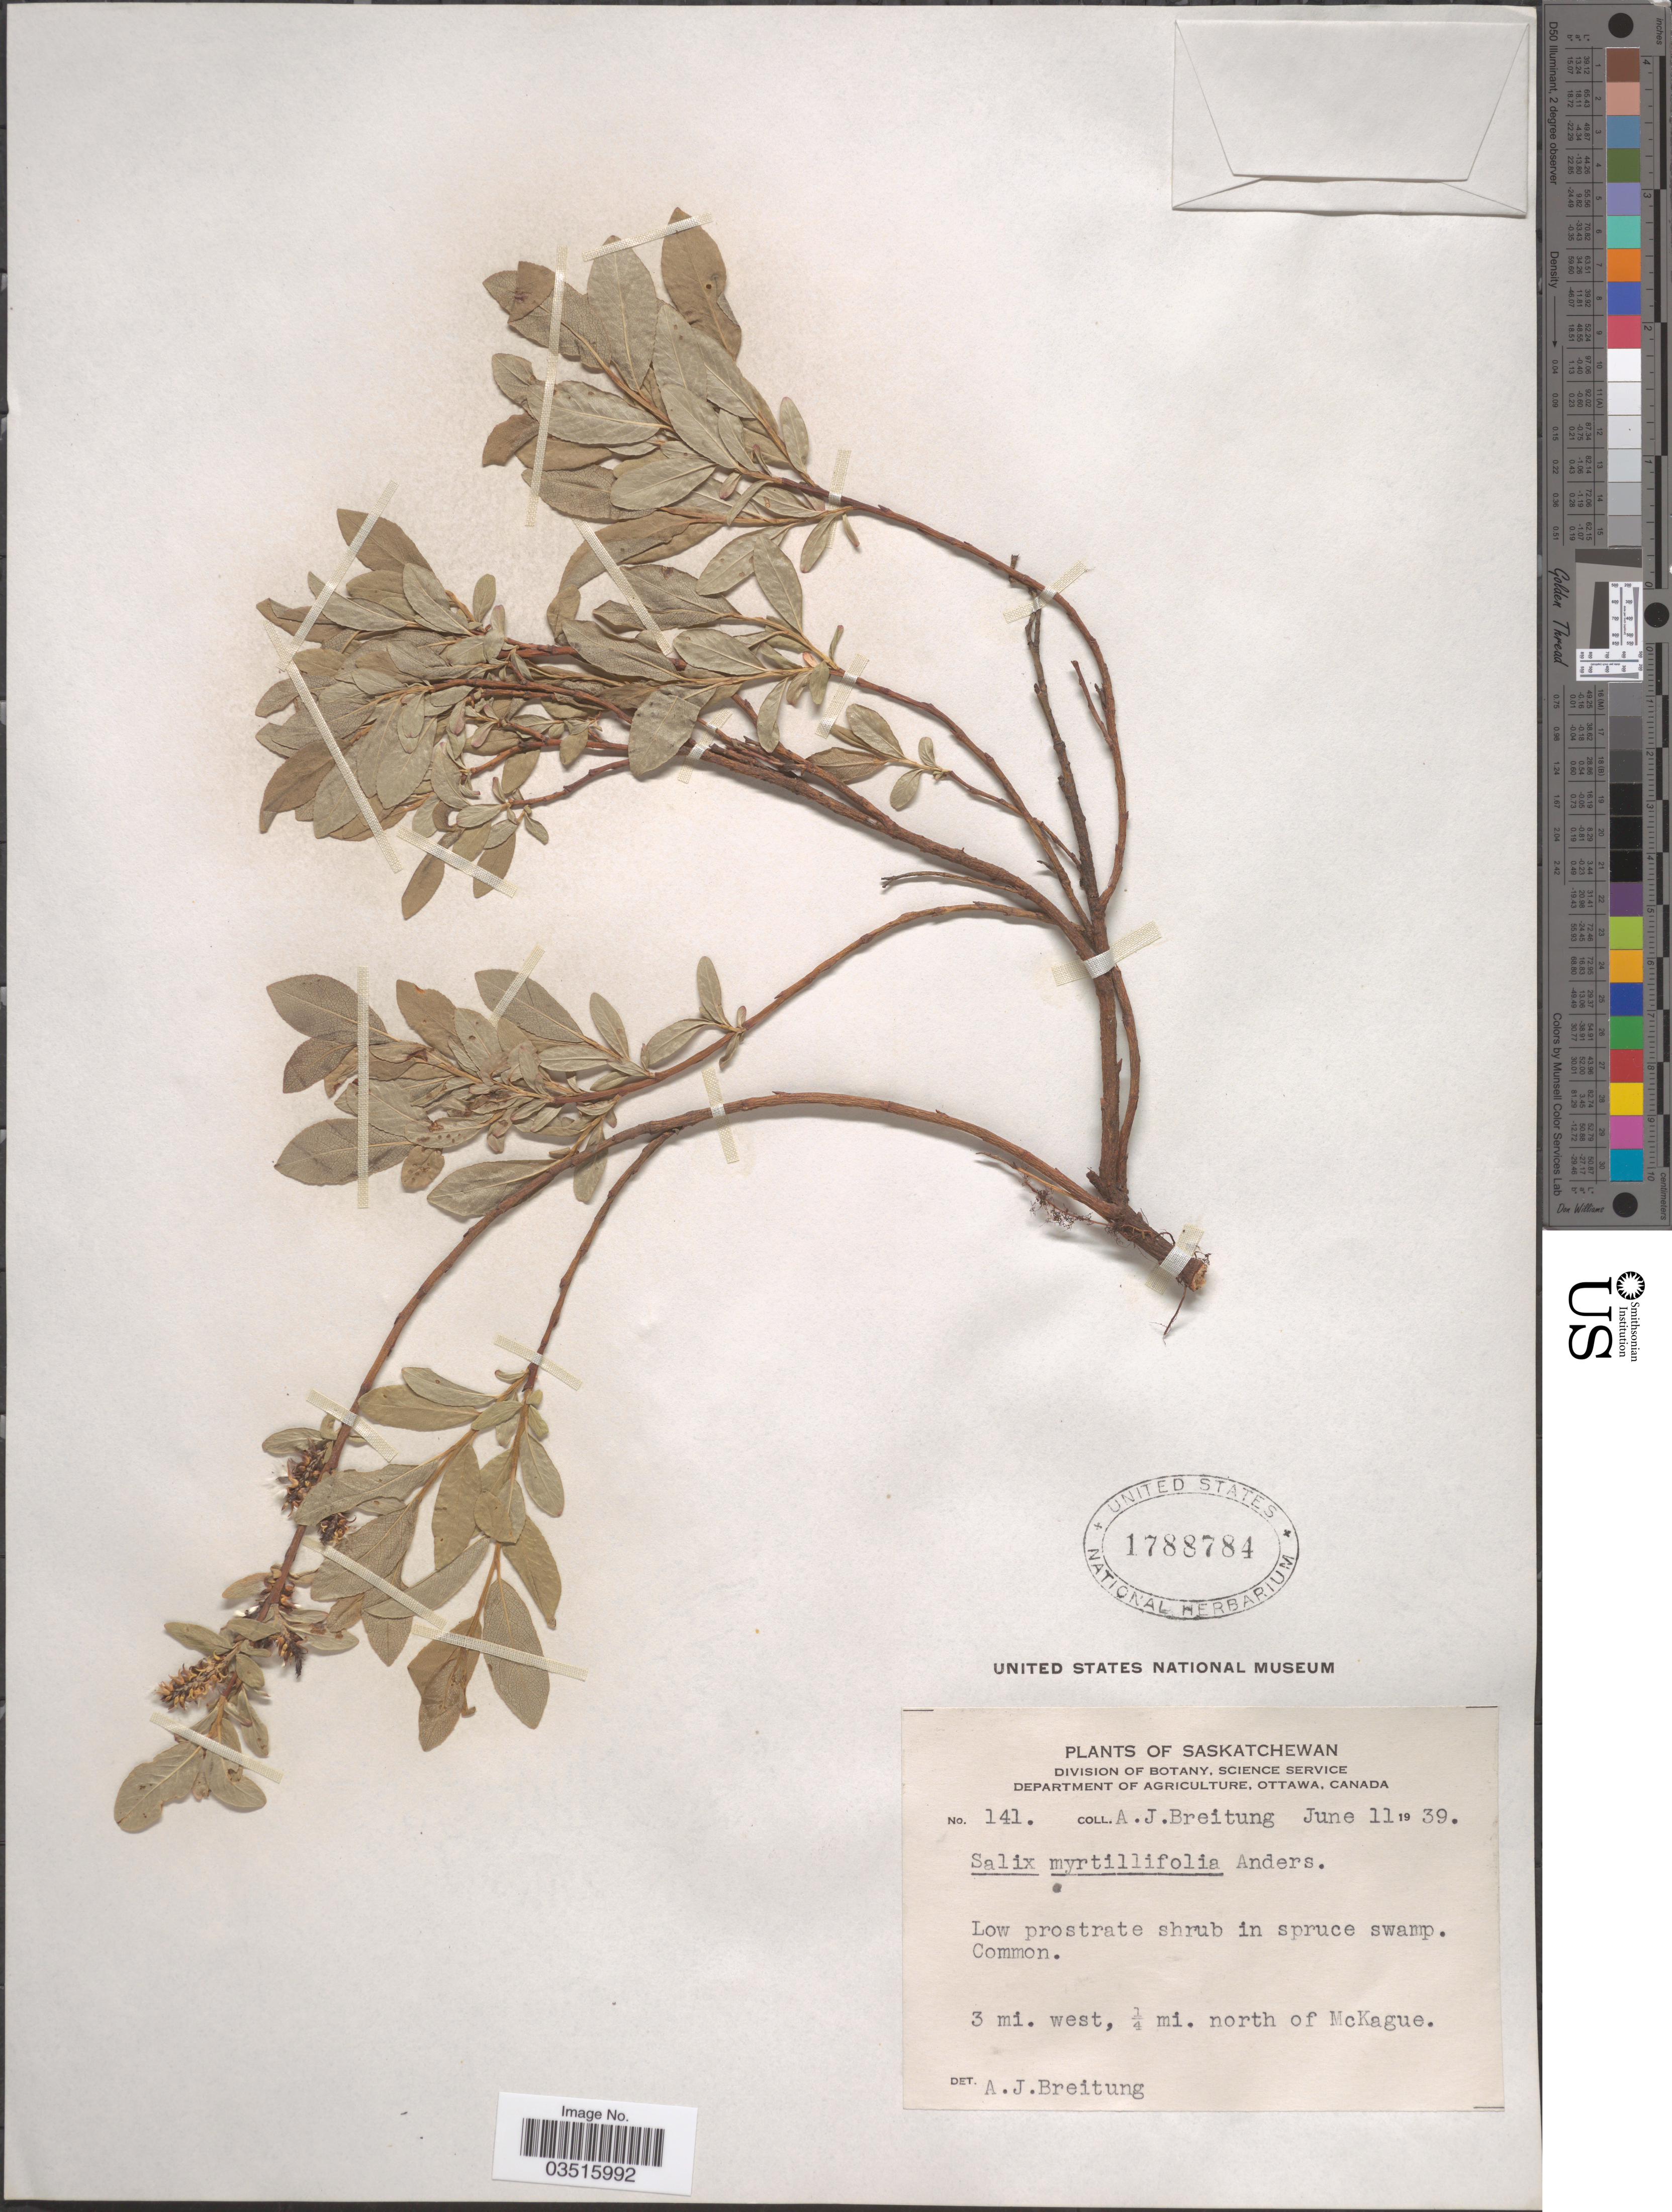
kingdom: Plantae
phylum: Tracheophyta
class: Magnoliopsida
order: Malpighiales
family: Salicaceae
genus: Salix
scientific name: Salix myrtillifolia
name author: Andersson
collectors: A. Breitung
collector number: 141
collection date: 1939-06-11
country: Canada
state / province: Saskatchewan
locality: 3 mi. west, ¼ mi. north of McKague.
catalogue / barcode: US 1788784